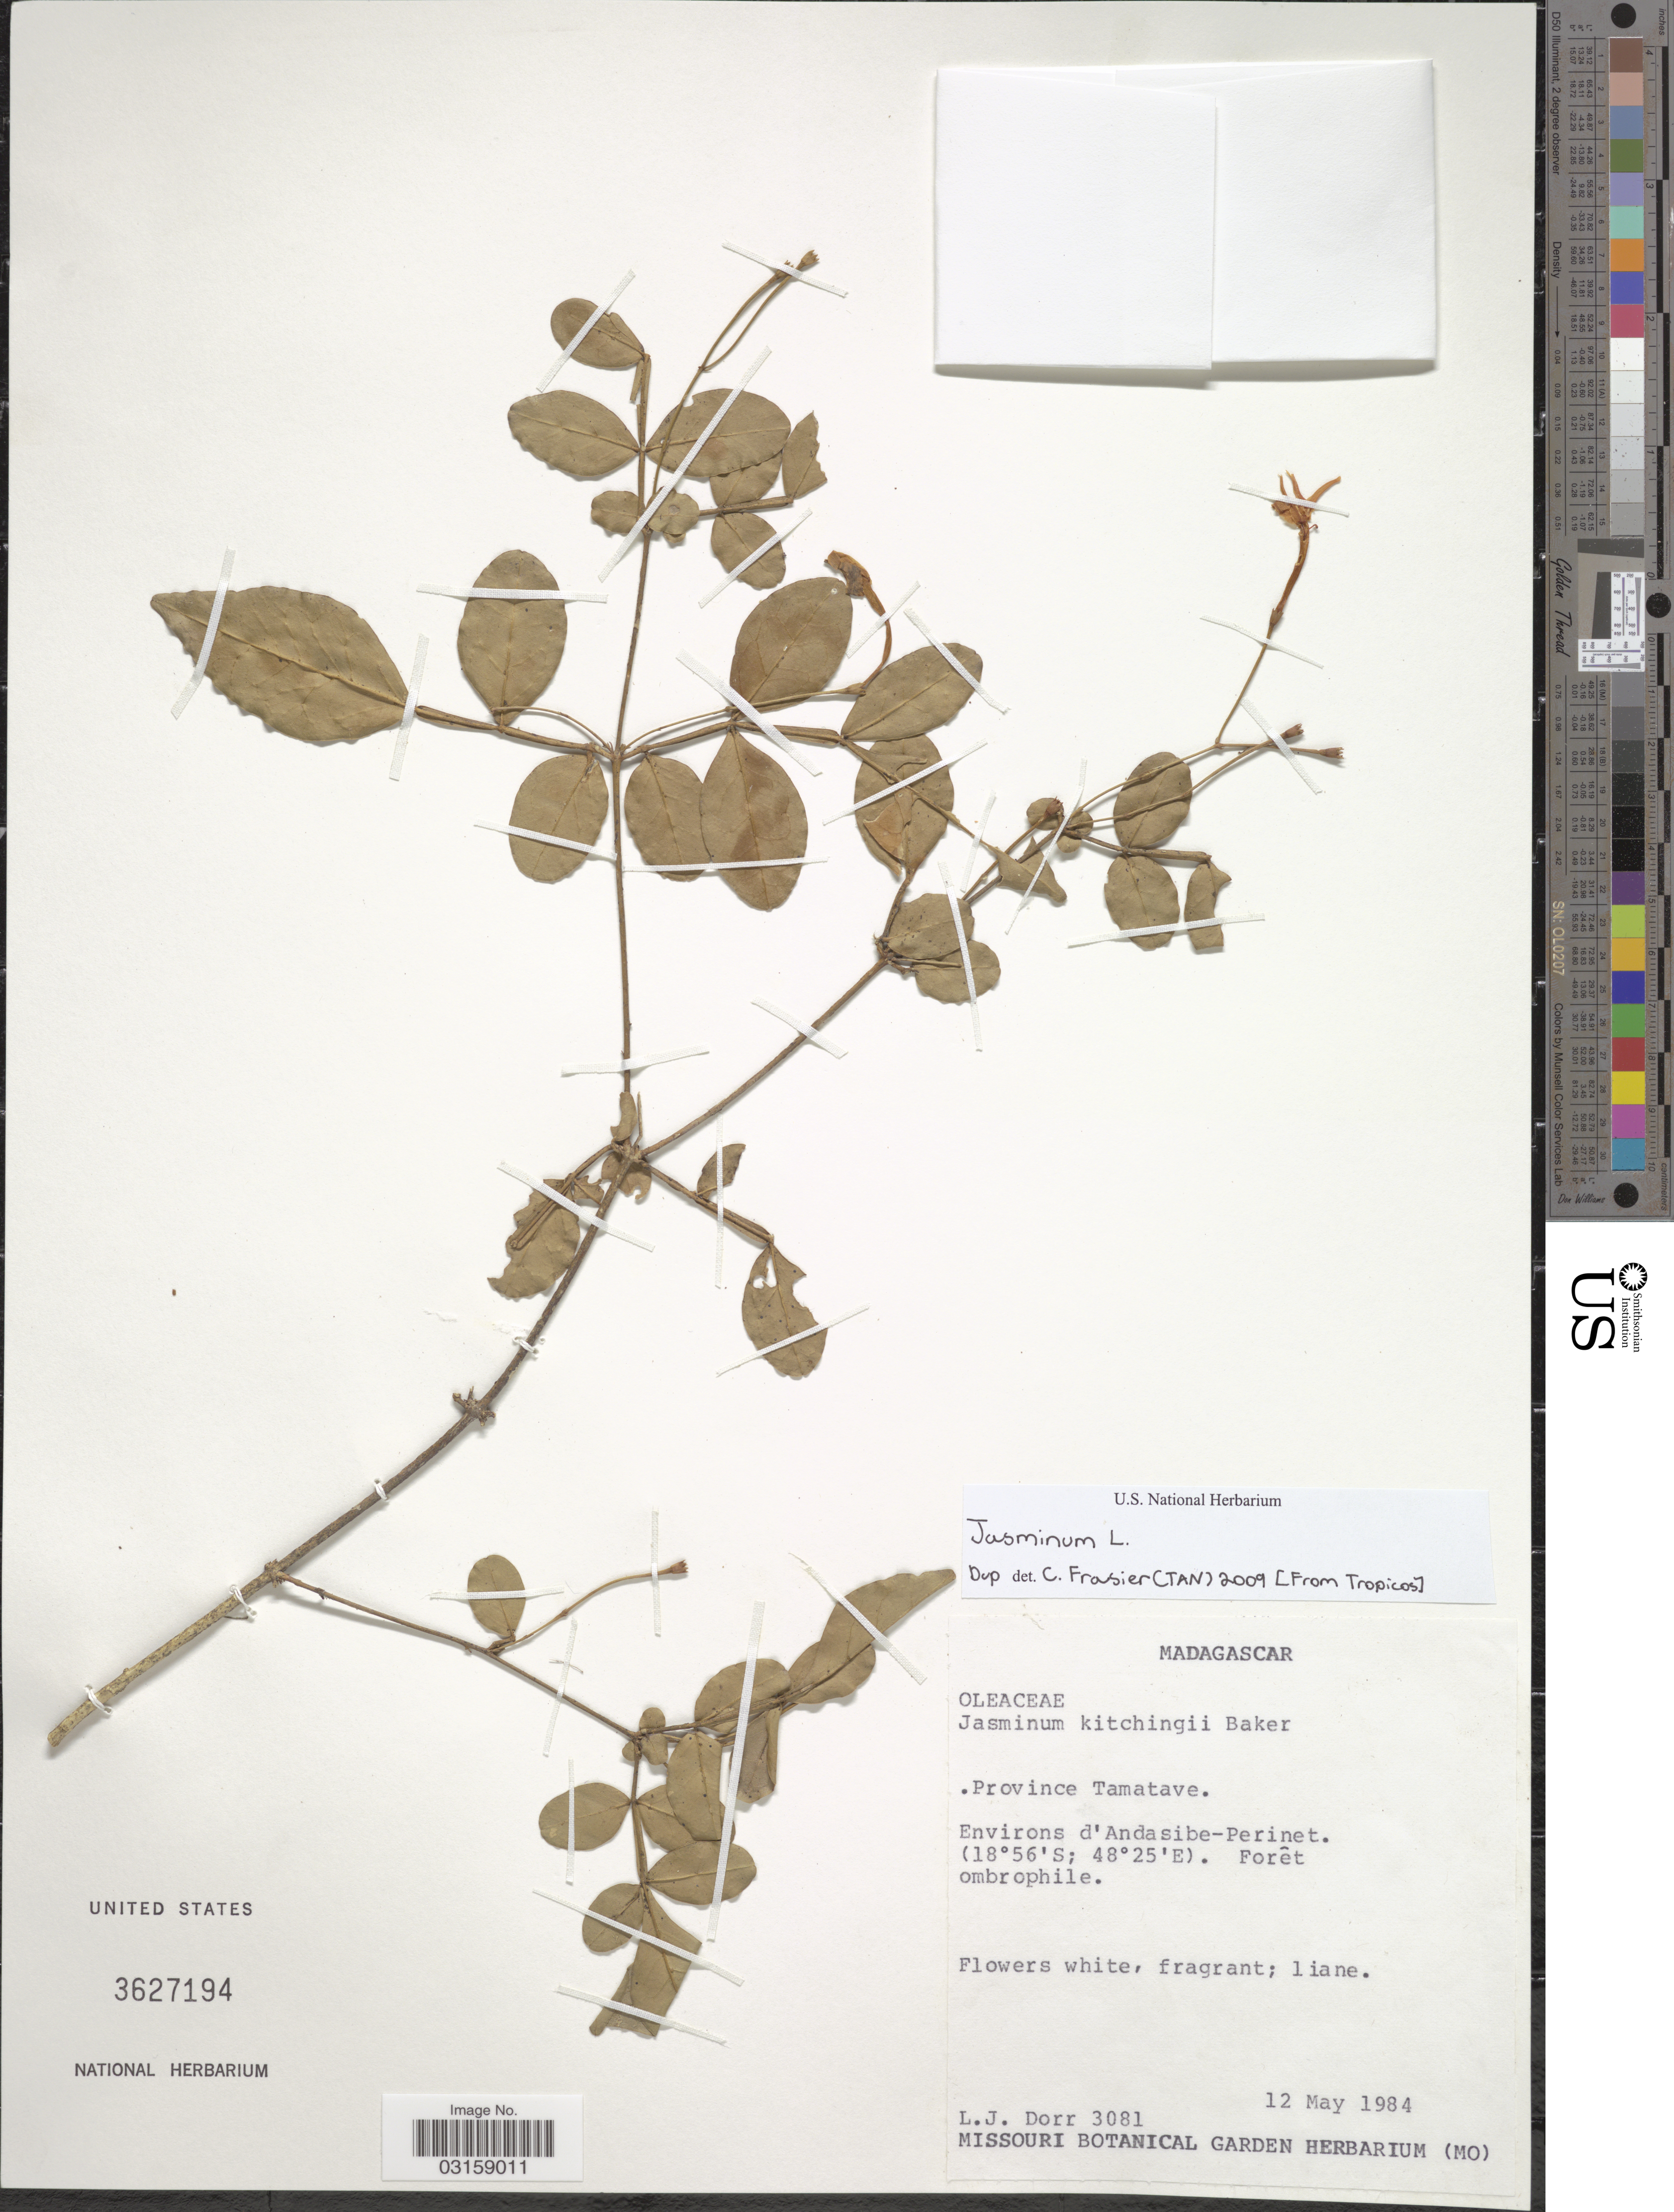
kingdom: Plantae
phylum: Tracheophyta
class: Magnoliopsida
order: Lamiales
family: Oleaceae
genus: Jasminum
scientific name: Jasminum sp.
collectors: L. J. Dorr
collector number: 3081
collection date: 1984-05-12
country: Madagascar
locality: Province Tamatave. Environs d'Andasibe-Perinet.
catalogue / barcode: US 3627194